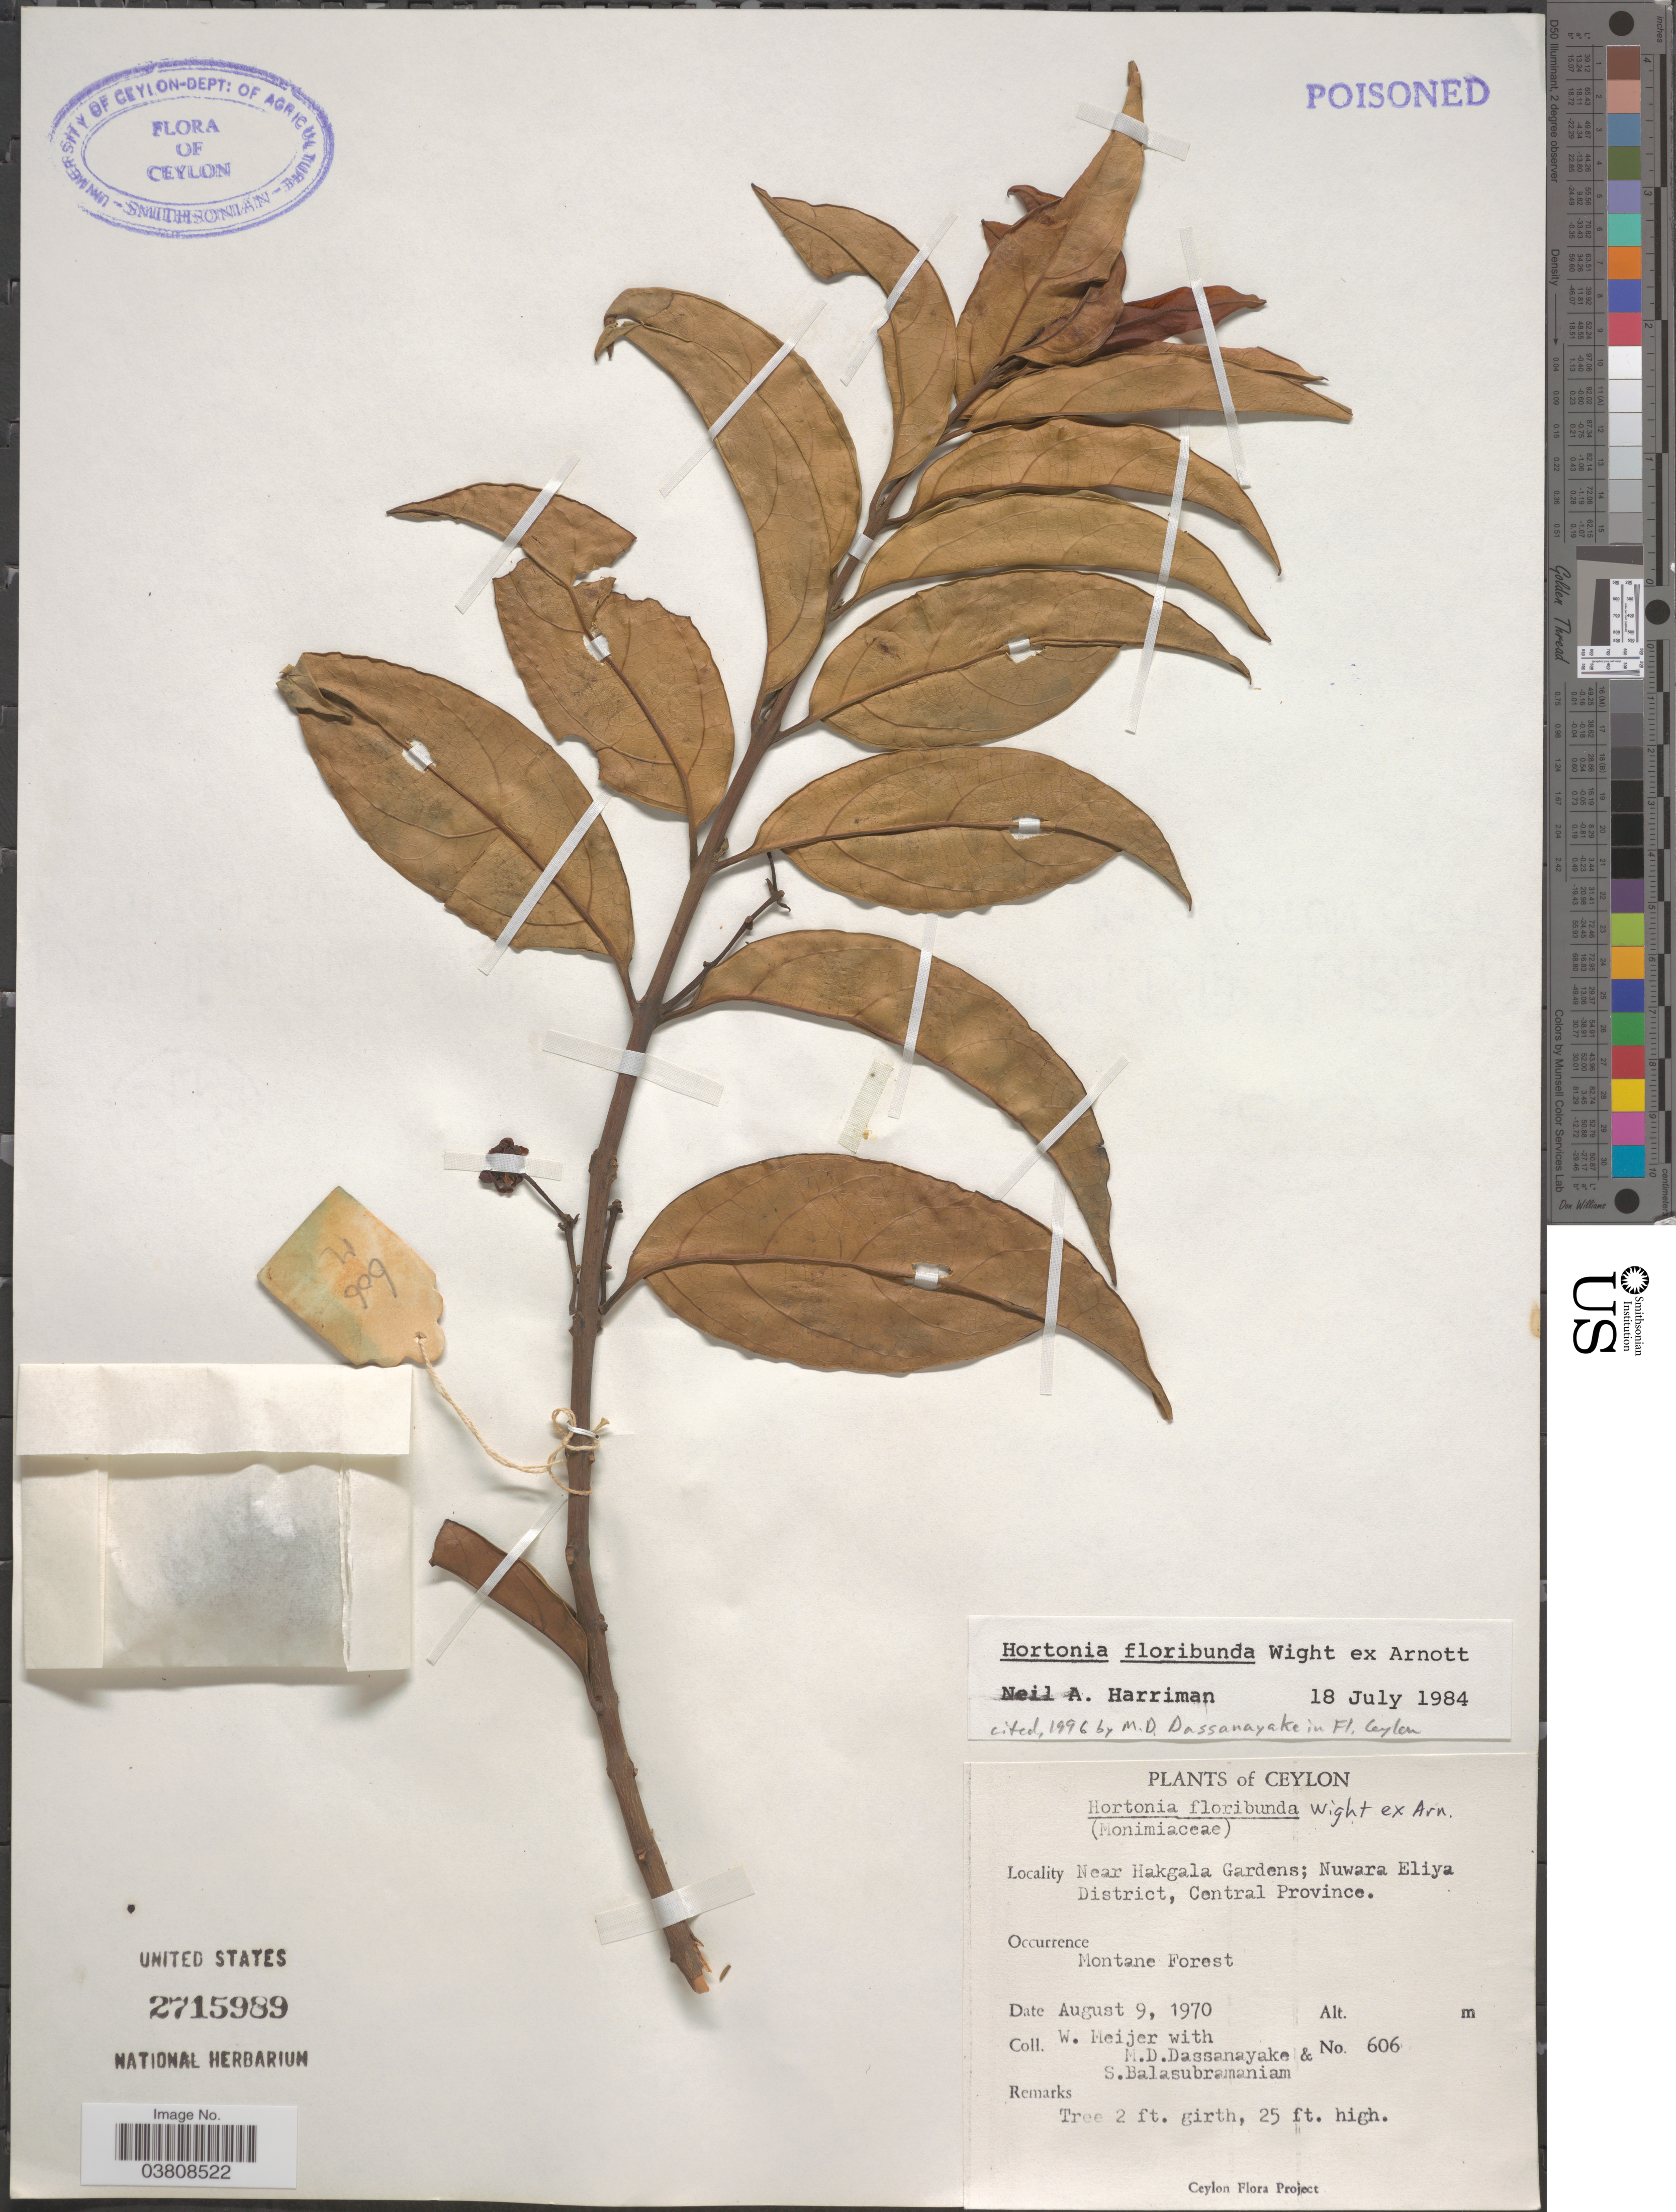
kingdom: Plantae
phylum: Tracheophyta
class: Magnoliopsida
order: Laurales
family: Monimiaceae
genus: Hortonia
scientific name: Hortonia floribunda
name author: Wight ex Arn.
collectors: W. Meijer, M. D. Dassanayake & S. Balasubramaniam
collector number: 606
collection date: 1970-08-09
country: Sri Lanka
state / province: Central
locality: Ceylon. Near Hakgala Gardens; Nuwara Eliya District.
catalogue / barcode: US 2715989